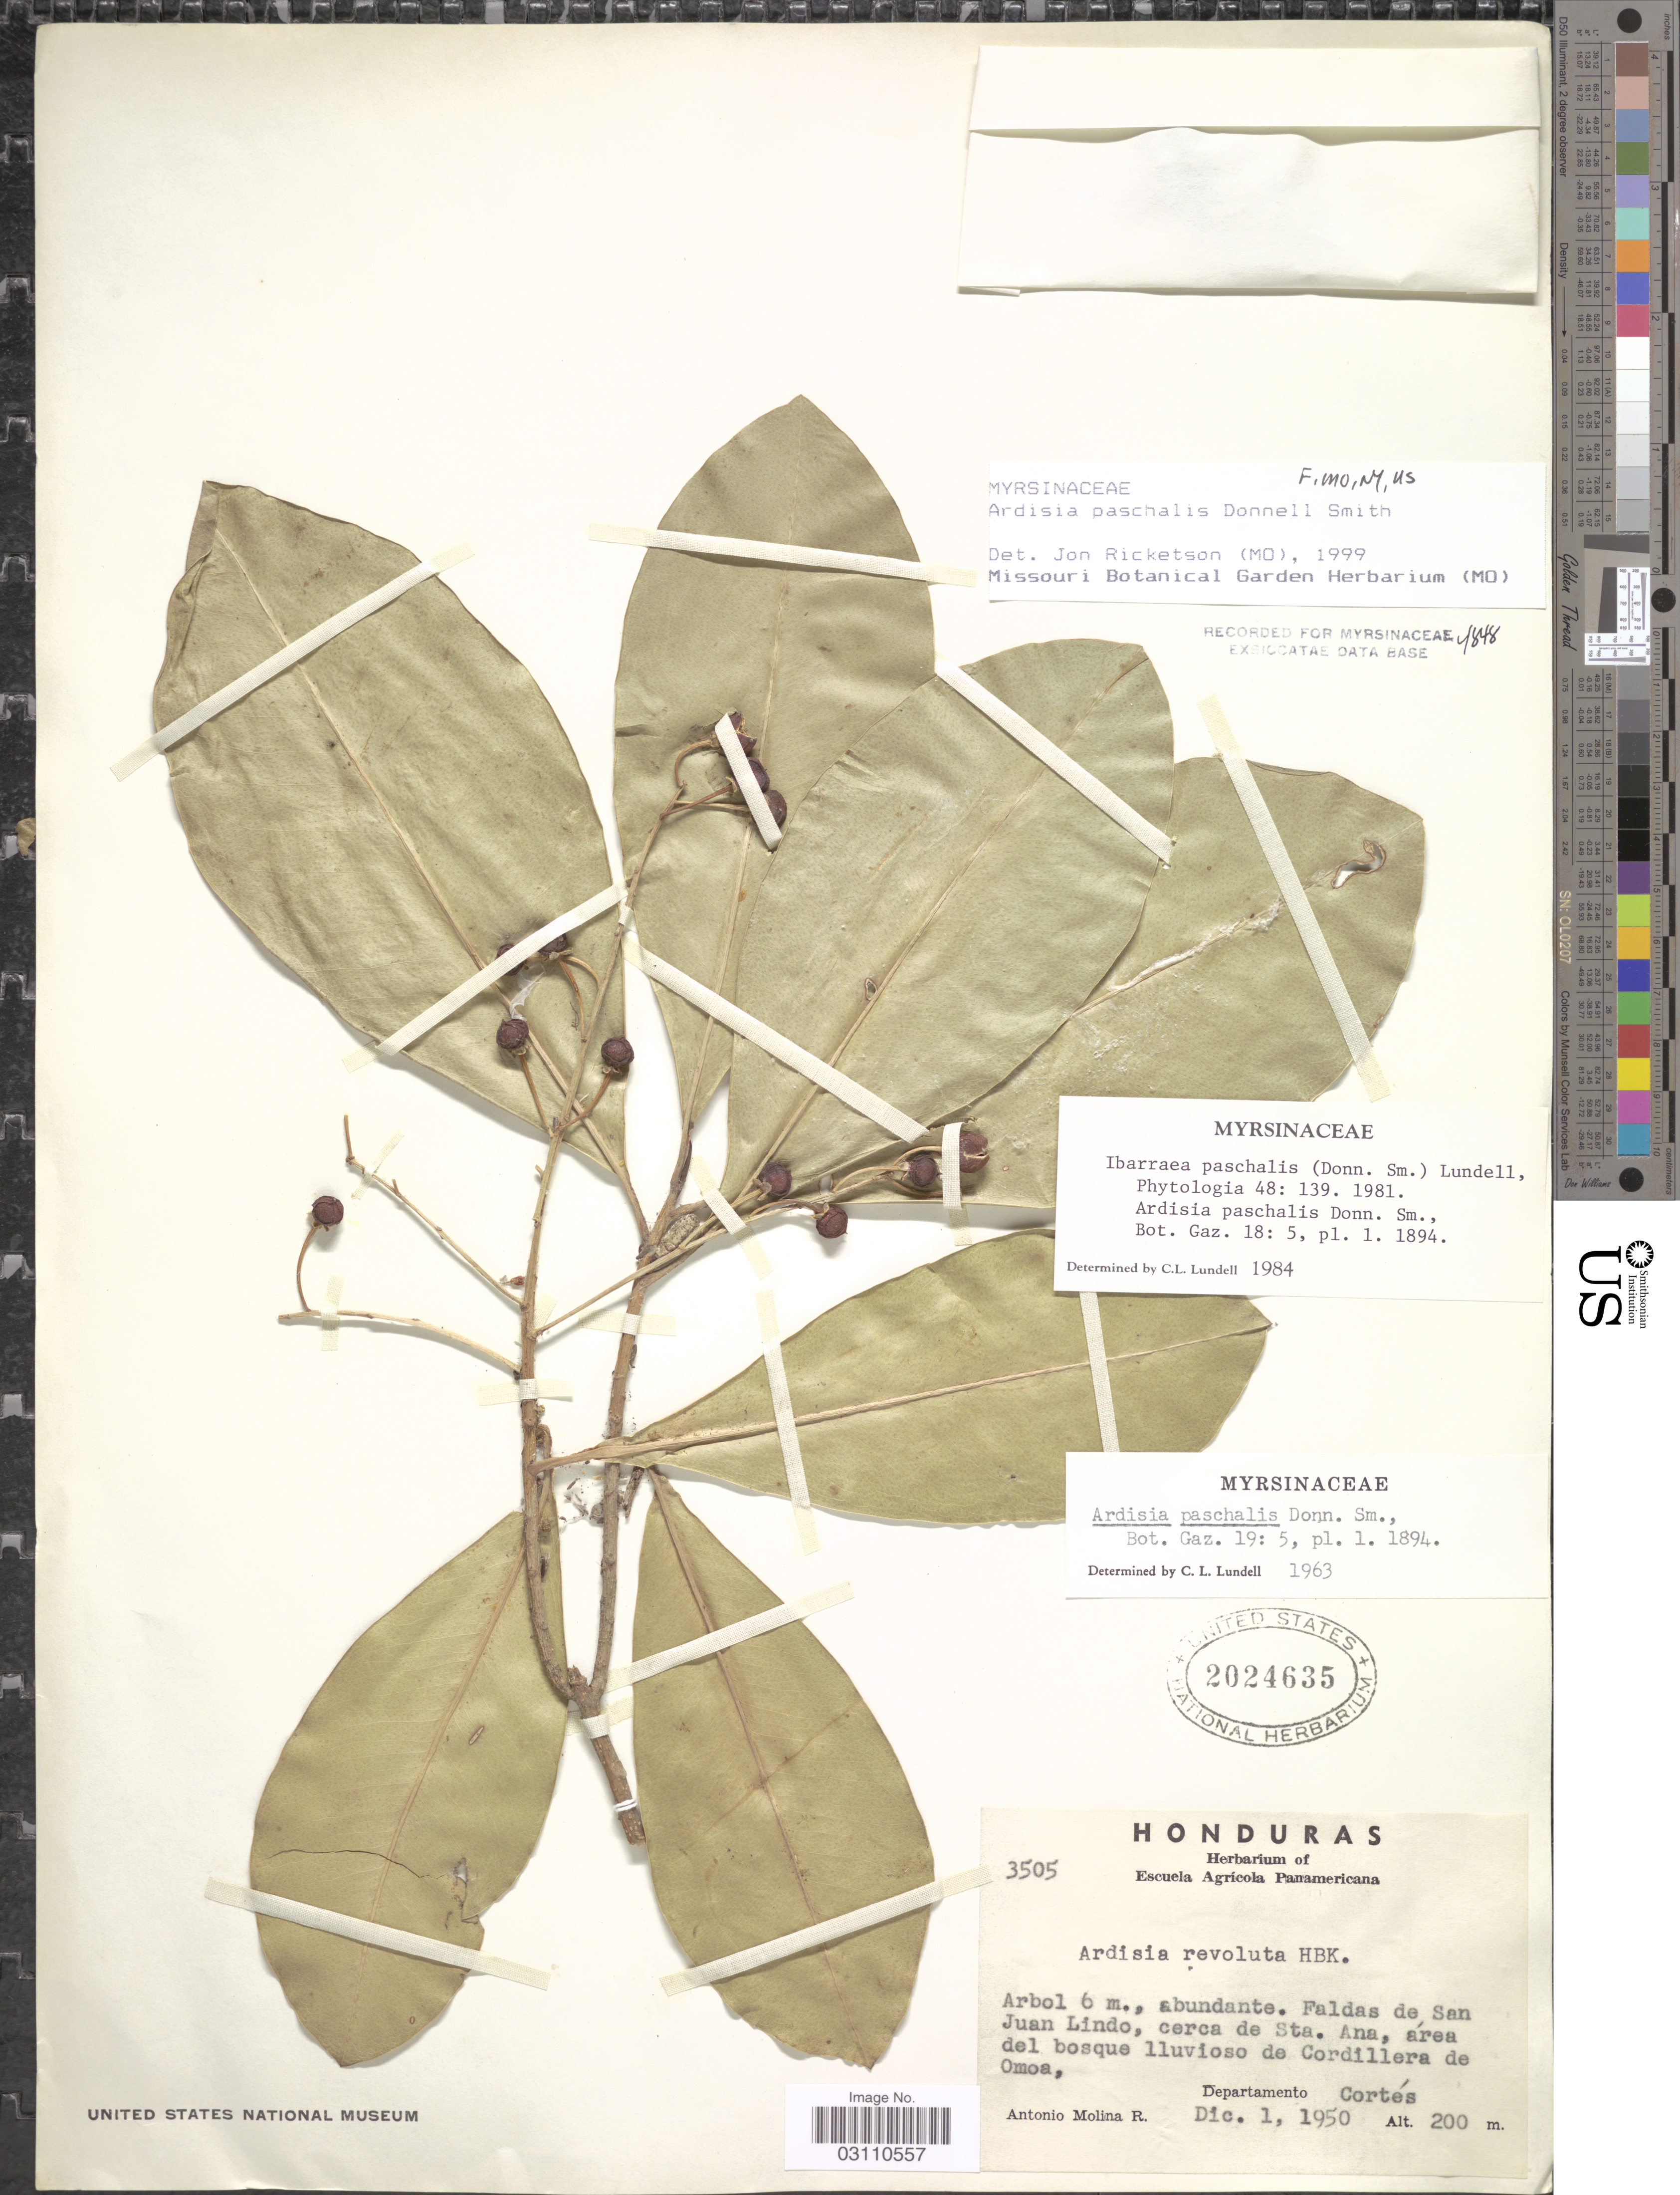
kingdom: Plantae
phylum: Tracheophyta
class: Magnoliopsida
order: Ericales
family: Primulaceae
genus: Ardisia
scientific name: Ardisia paschalis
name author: Donn. Sm.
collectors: A. Molina R.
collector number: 3505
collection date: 1950-12-01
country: Honduras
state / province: Cortés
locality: Faldas de San Juan Lindo, cerca de Sta. Ana, área del bosque lluvioso de Cordillera de Omoa, Departamento Cortés.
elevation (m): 200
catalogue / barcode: US 2024635